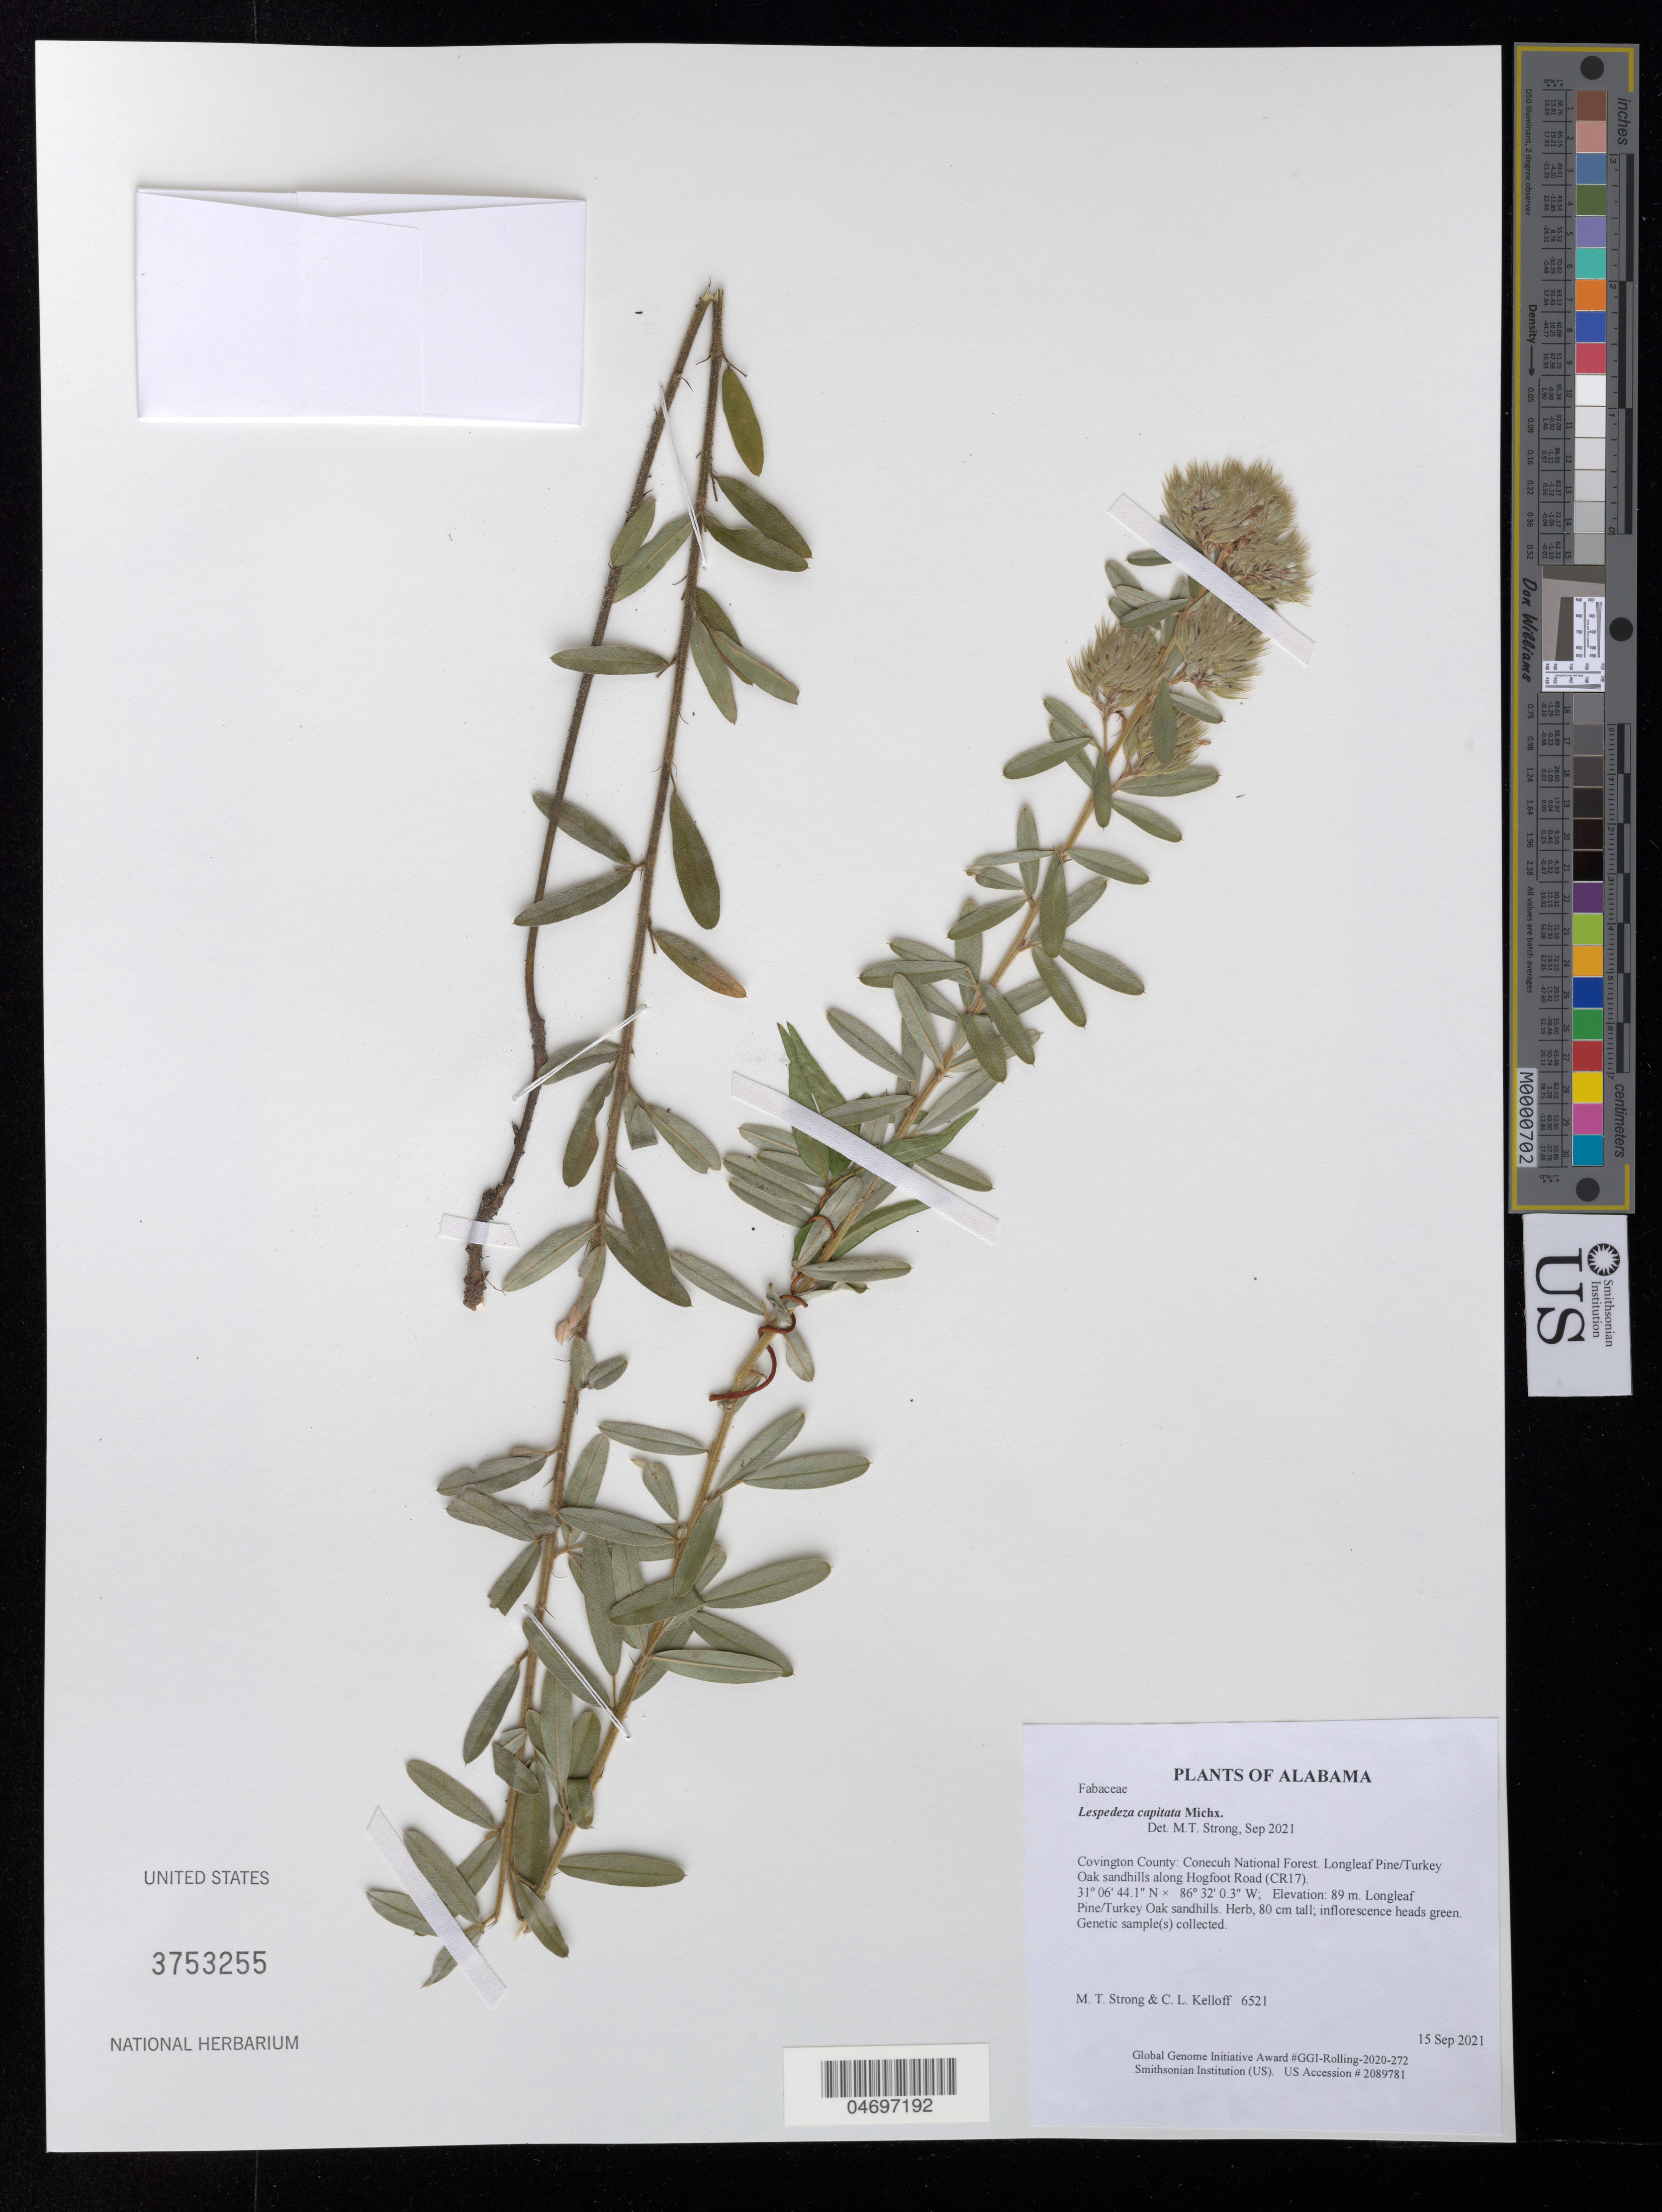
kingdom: Plantae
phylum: Tracheophyta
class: Magnoliopsida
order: Fabales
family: Fabaceae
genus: Lespedeza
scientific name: Lespedeza capitata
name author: Michx.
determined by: Strong, Mark T.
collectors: M. T. Strong & C. L. Kelloff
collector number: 6521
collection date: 2021-09-15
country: United States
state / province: Alabama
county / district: Covington County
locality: Conecuh National Forest. Longleaf Pine/Turkey Oak sandhills along Hogfoot Road (CR17)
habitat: Longleaf Pine/Turkey Oak sandhills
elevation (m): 89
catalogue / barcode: US 3753255